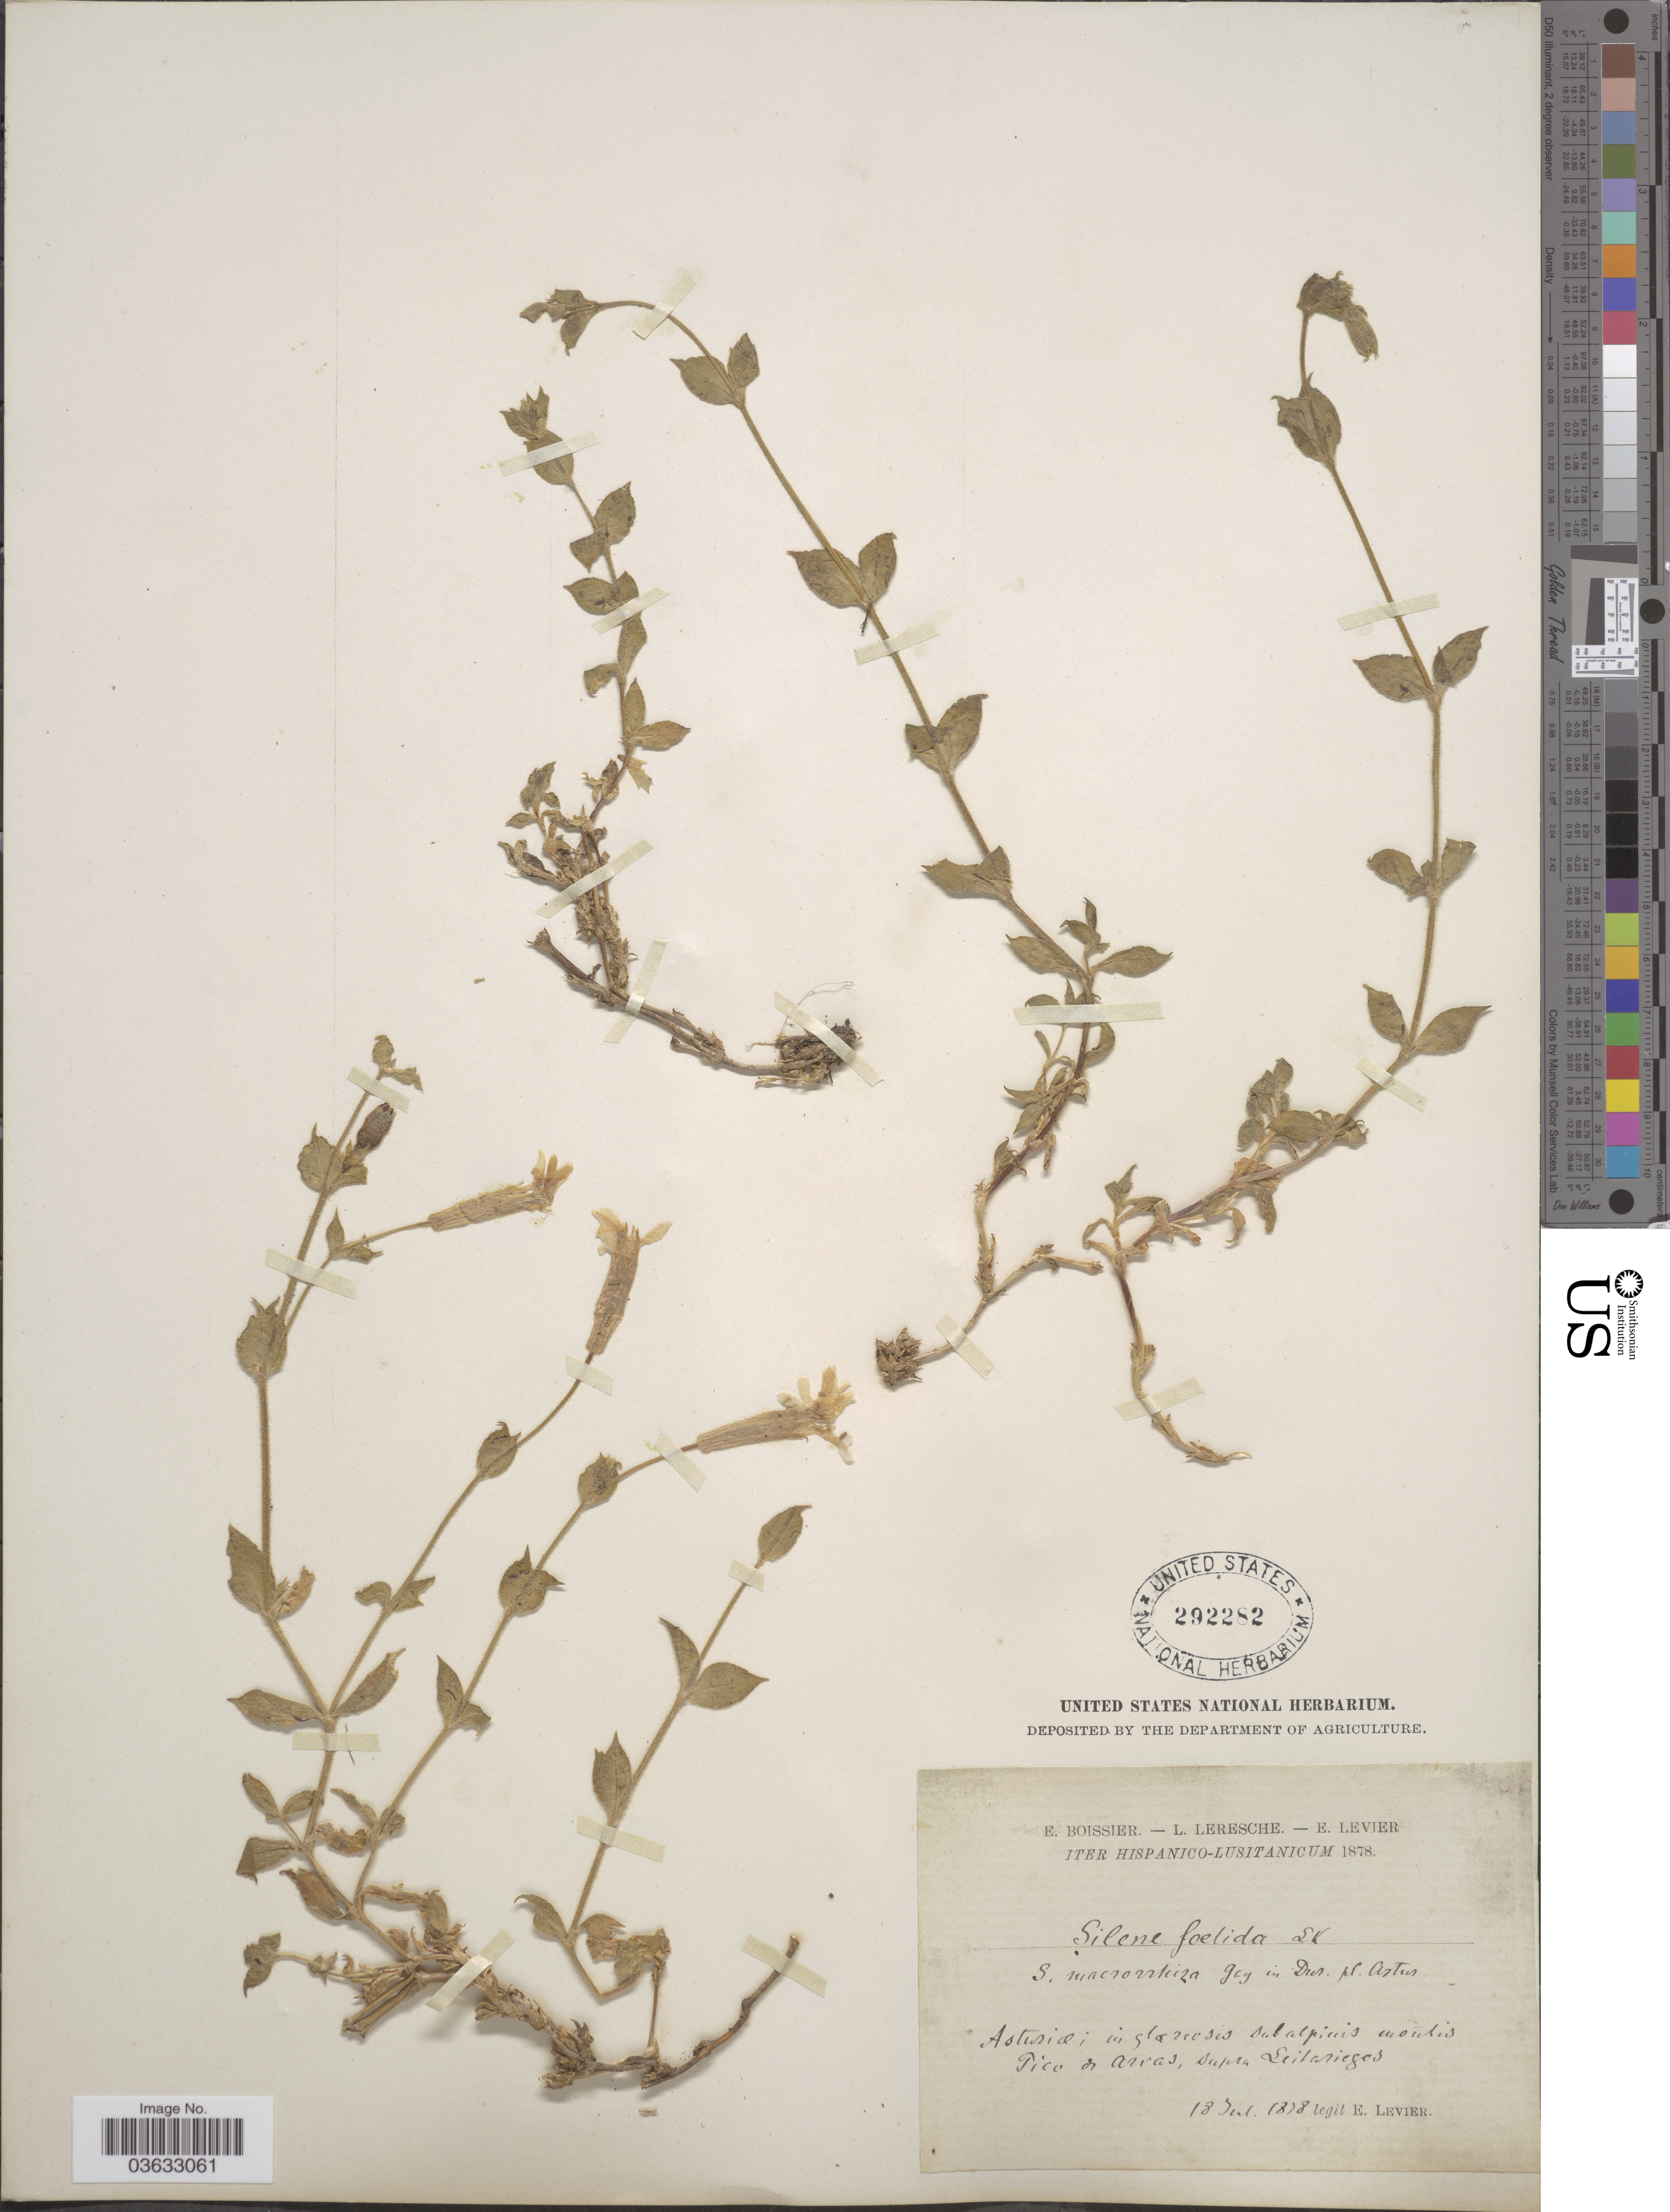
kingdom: Plantae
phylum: Tracheophyta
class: Magnoliopsida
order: Caryophyllales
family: Caryophyllaceae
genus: Silene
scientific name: Silene foetida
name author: Link ex Spreng.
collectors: É. Levier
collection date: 1878-07-18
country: Spain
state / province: Principado de Asturias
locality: Iter Hispanico. Asturiai in glariosis subalpinis montis Pico de Arras, supra Leitariegos.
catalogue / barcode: US 292282